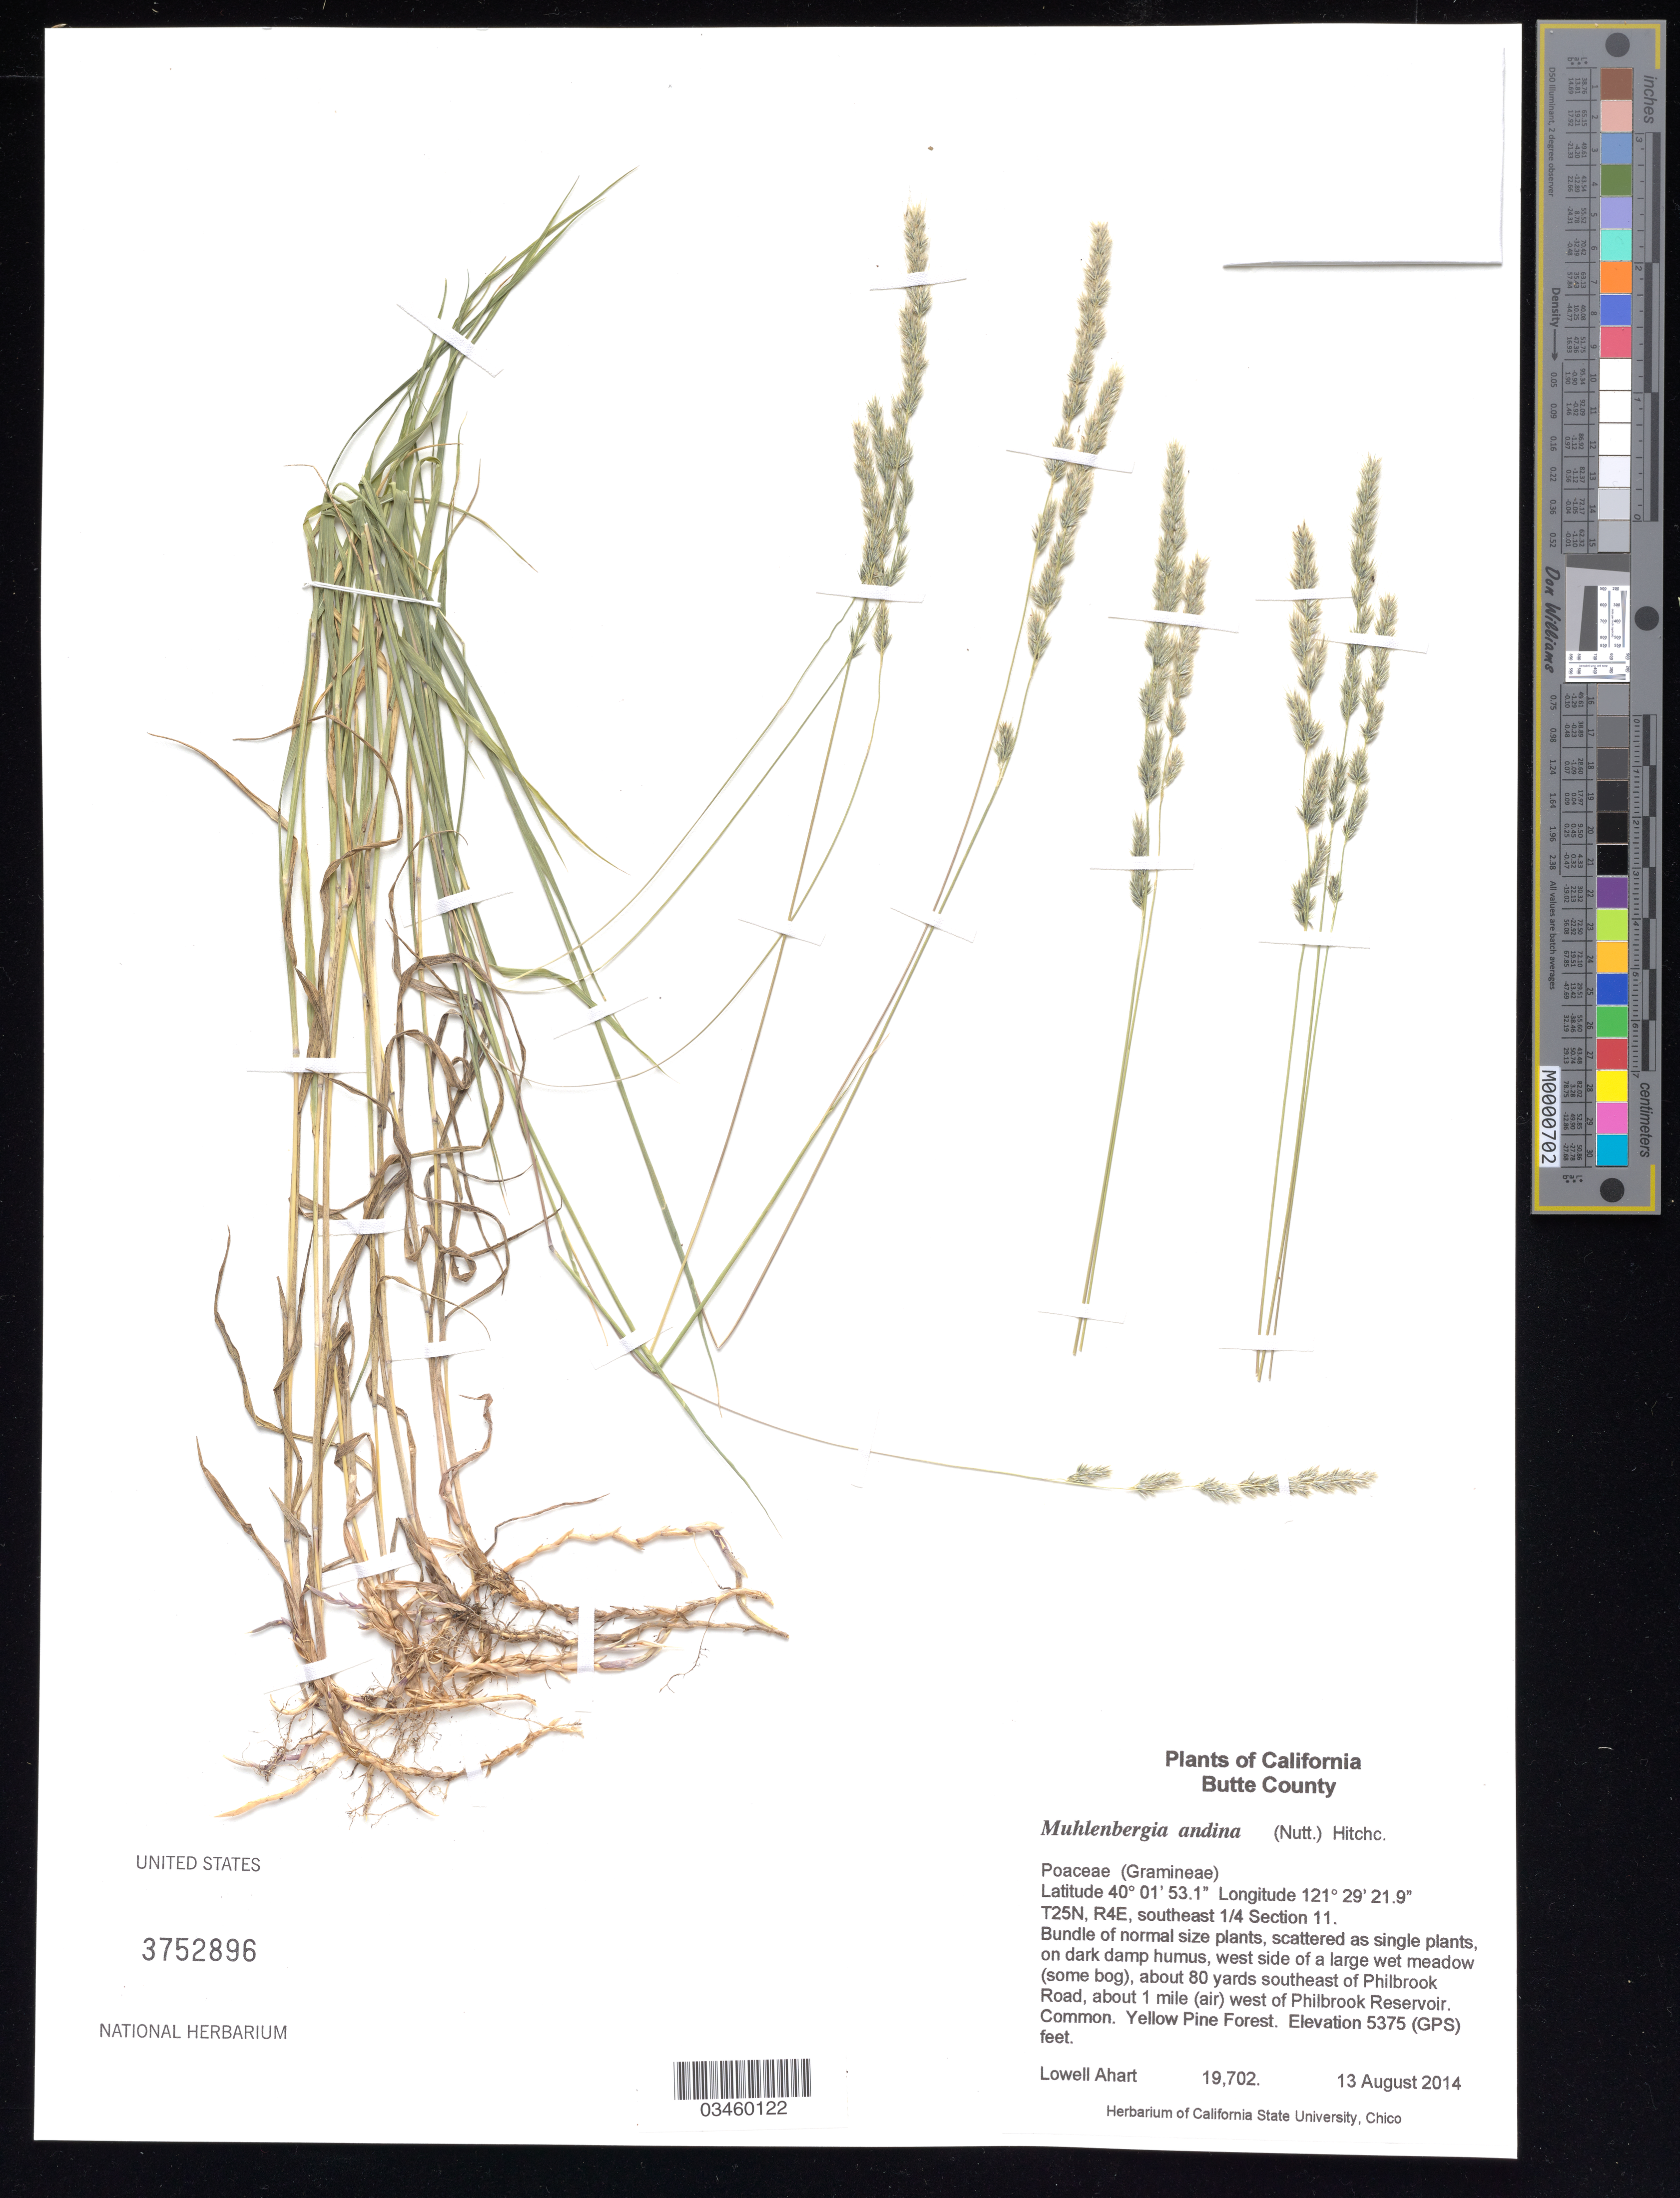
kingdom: Plantae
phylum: Tracheophyta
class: Liliopsida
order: Poales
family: Poaceae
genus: Muhlenbergia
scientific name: Muhlenbergia andina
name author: (Nutt.) Hitchc.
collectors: L. Ahart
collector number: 19702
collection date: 2014-08-13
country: United States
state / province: California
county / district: Butte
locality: About 80 yards south of Philbrook Road, about 1 mi. (air) W of Philbrook Reservoir. T25N, R4E, SE 1/4 Section 11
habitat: On dark damp humus, west side of a large wet meadow (some bog). Yellow Pine Forest.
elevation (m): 1638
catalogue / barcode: US 3752896